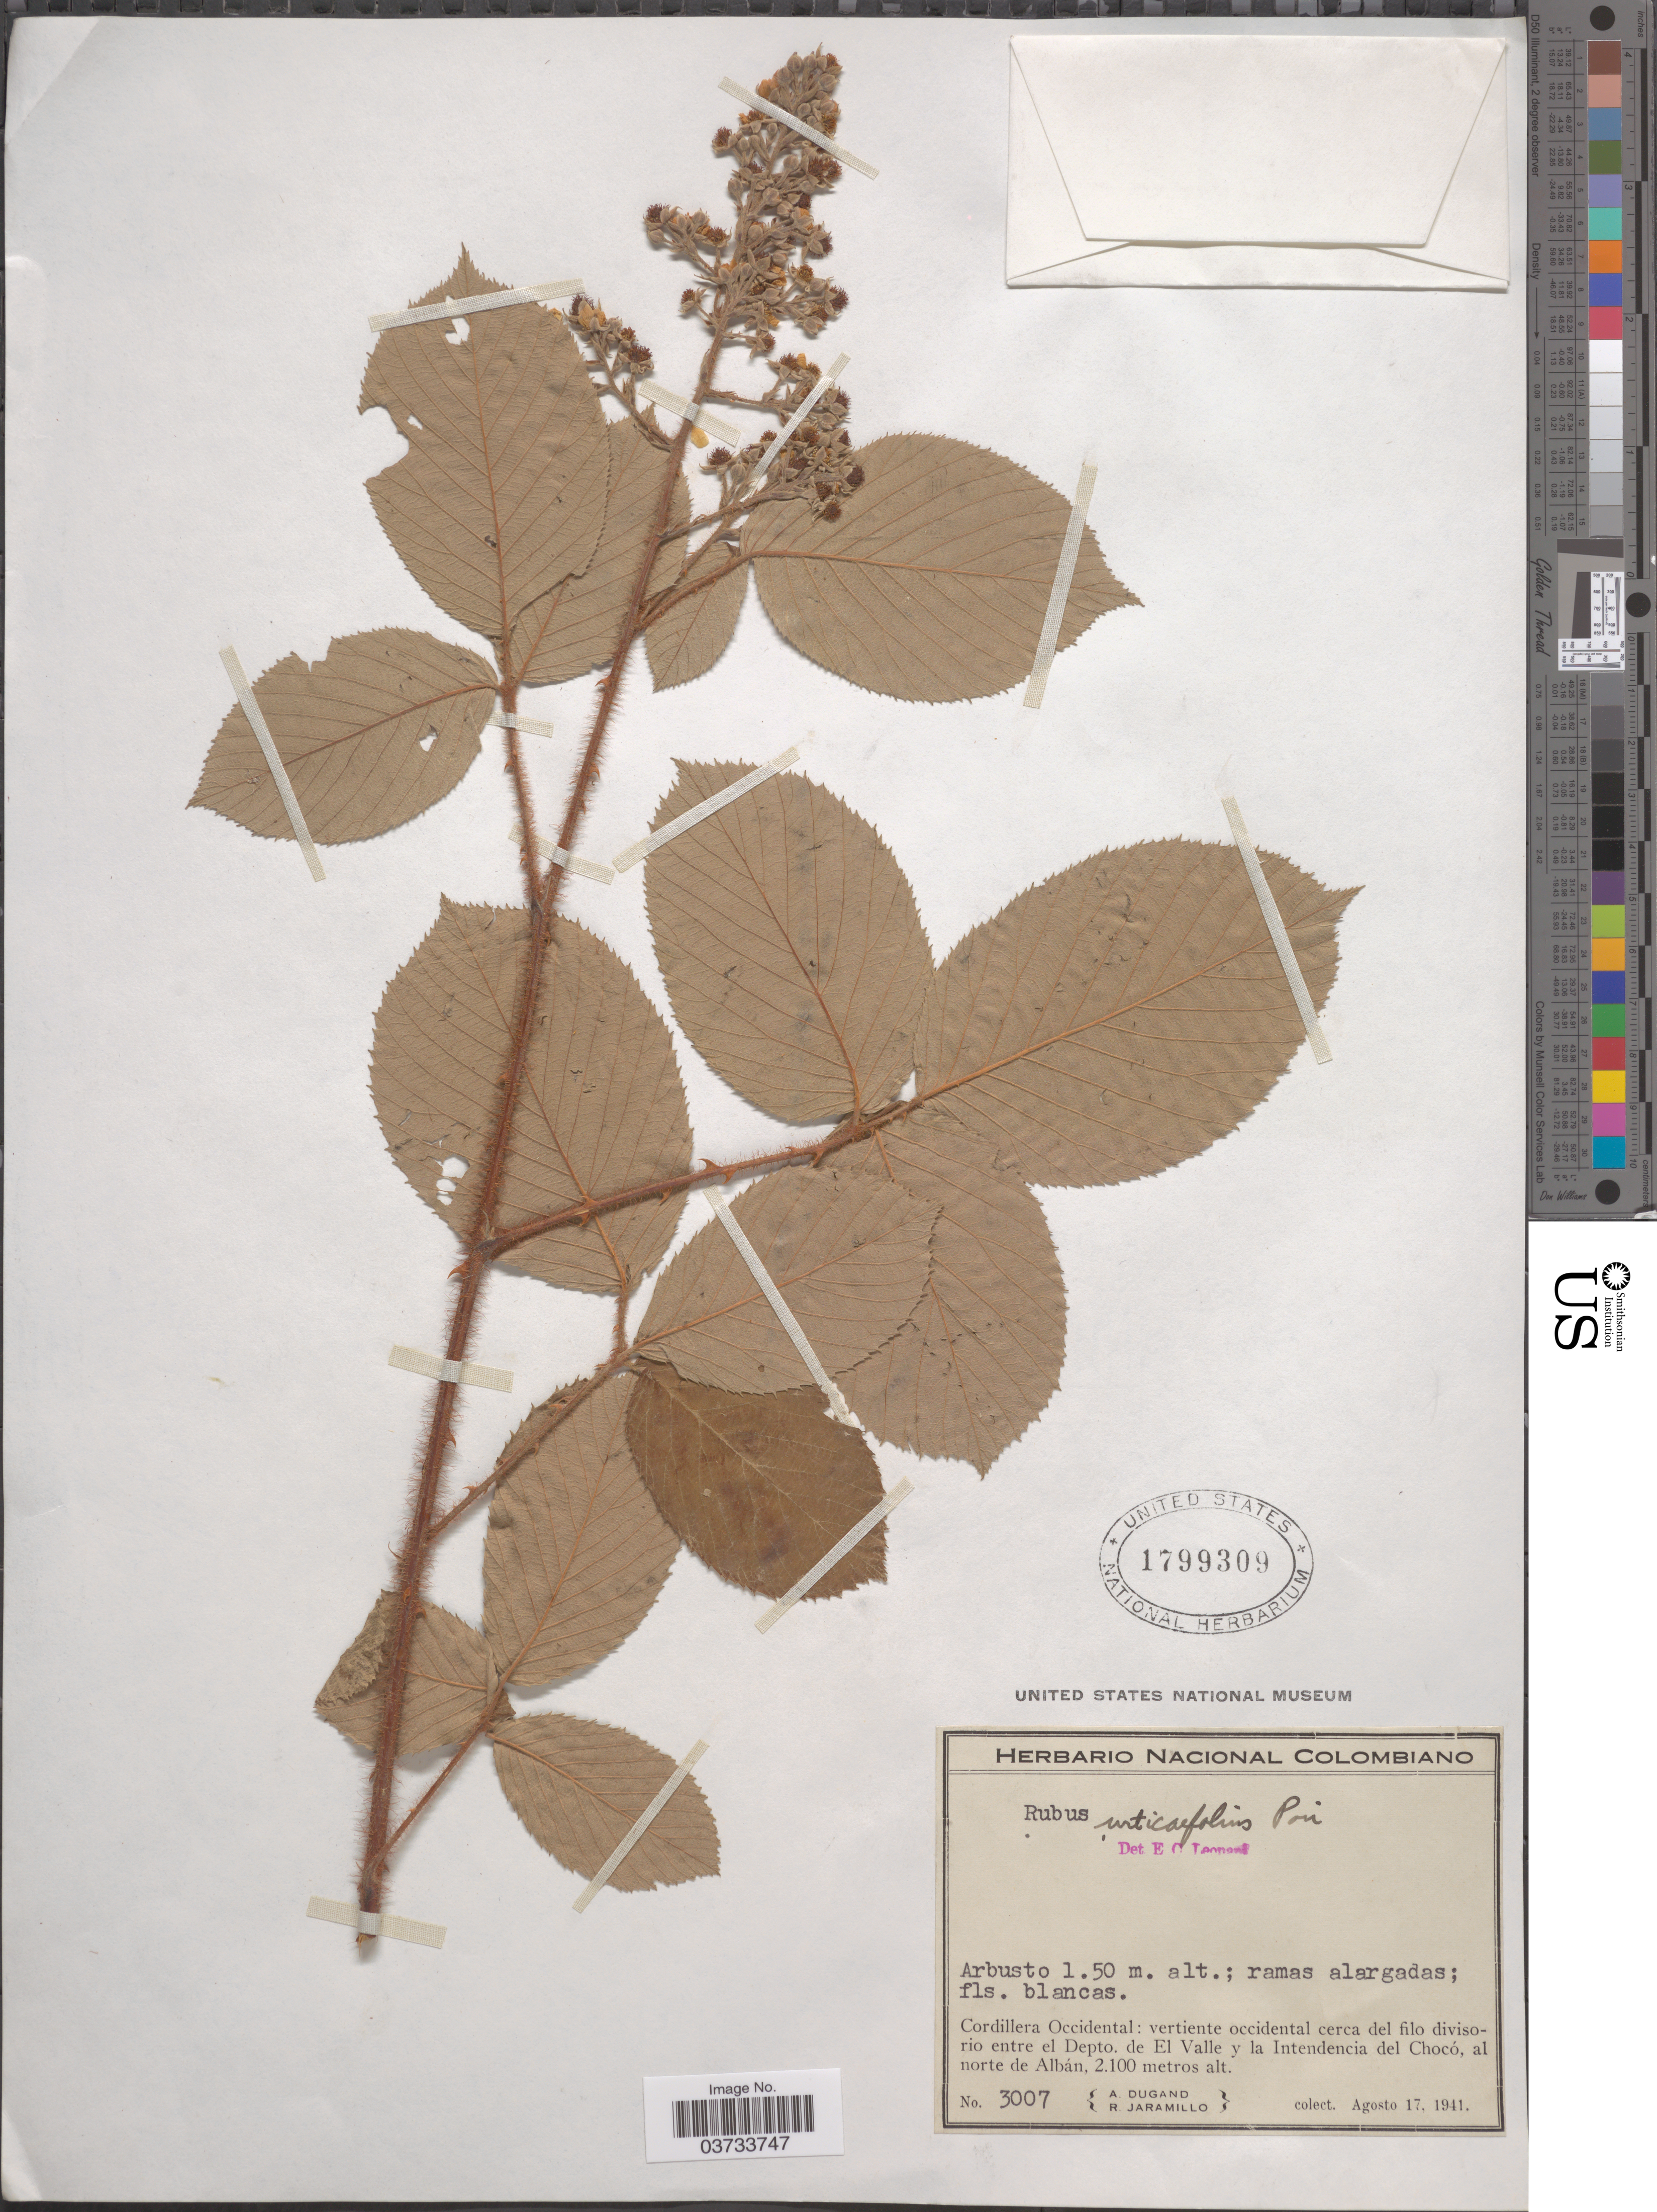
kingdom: Plantae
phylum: Tracheophyta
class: Magnoliopsida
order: Rosales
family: Rosaceae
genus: Rubus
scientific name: Rubus urticifolius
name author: Poir.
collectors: A. Dugand & R. Jaramillo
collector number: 3007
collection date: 1941-08-17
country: Colombia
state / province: Valle del Cauca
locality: Cordillera Occidental: vertiente occidental cerca del filo divisorio entre el Depto. de El Valle y la Intendencia del Chocó, al norte de Albán.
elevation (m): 2100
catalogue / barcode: US 1799309